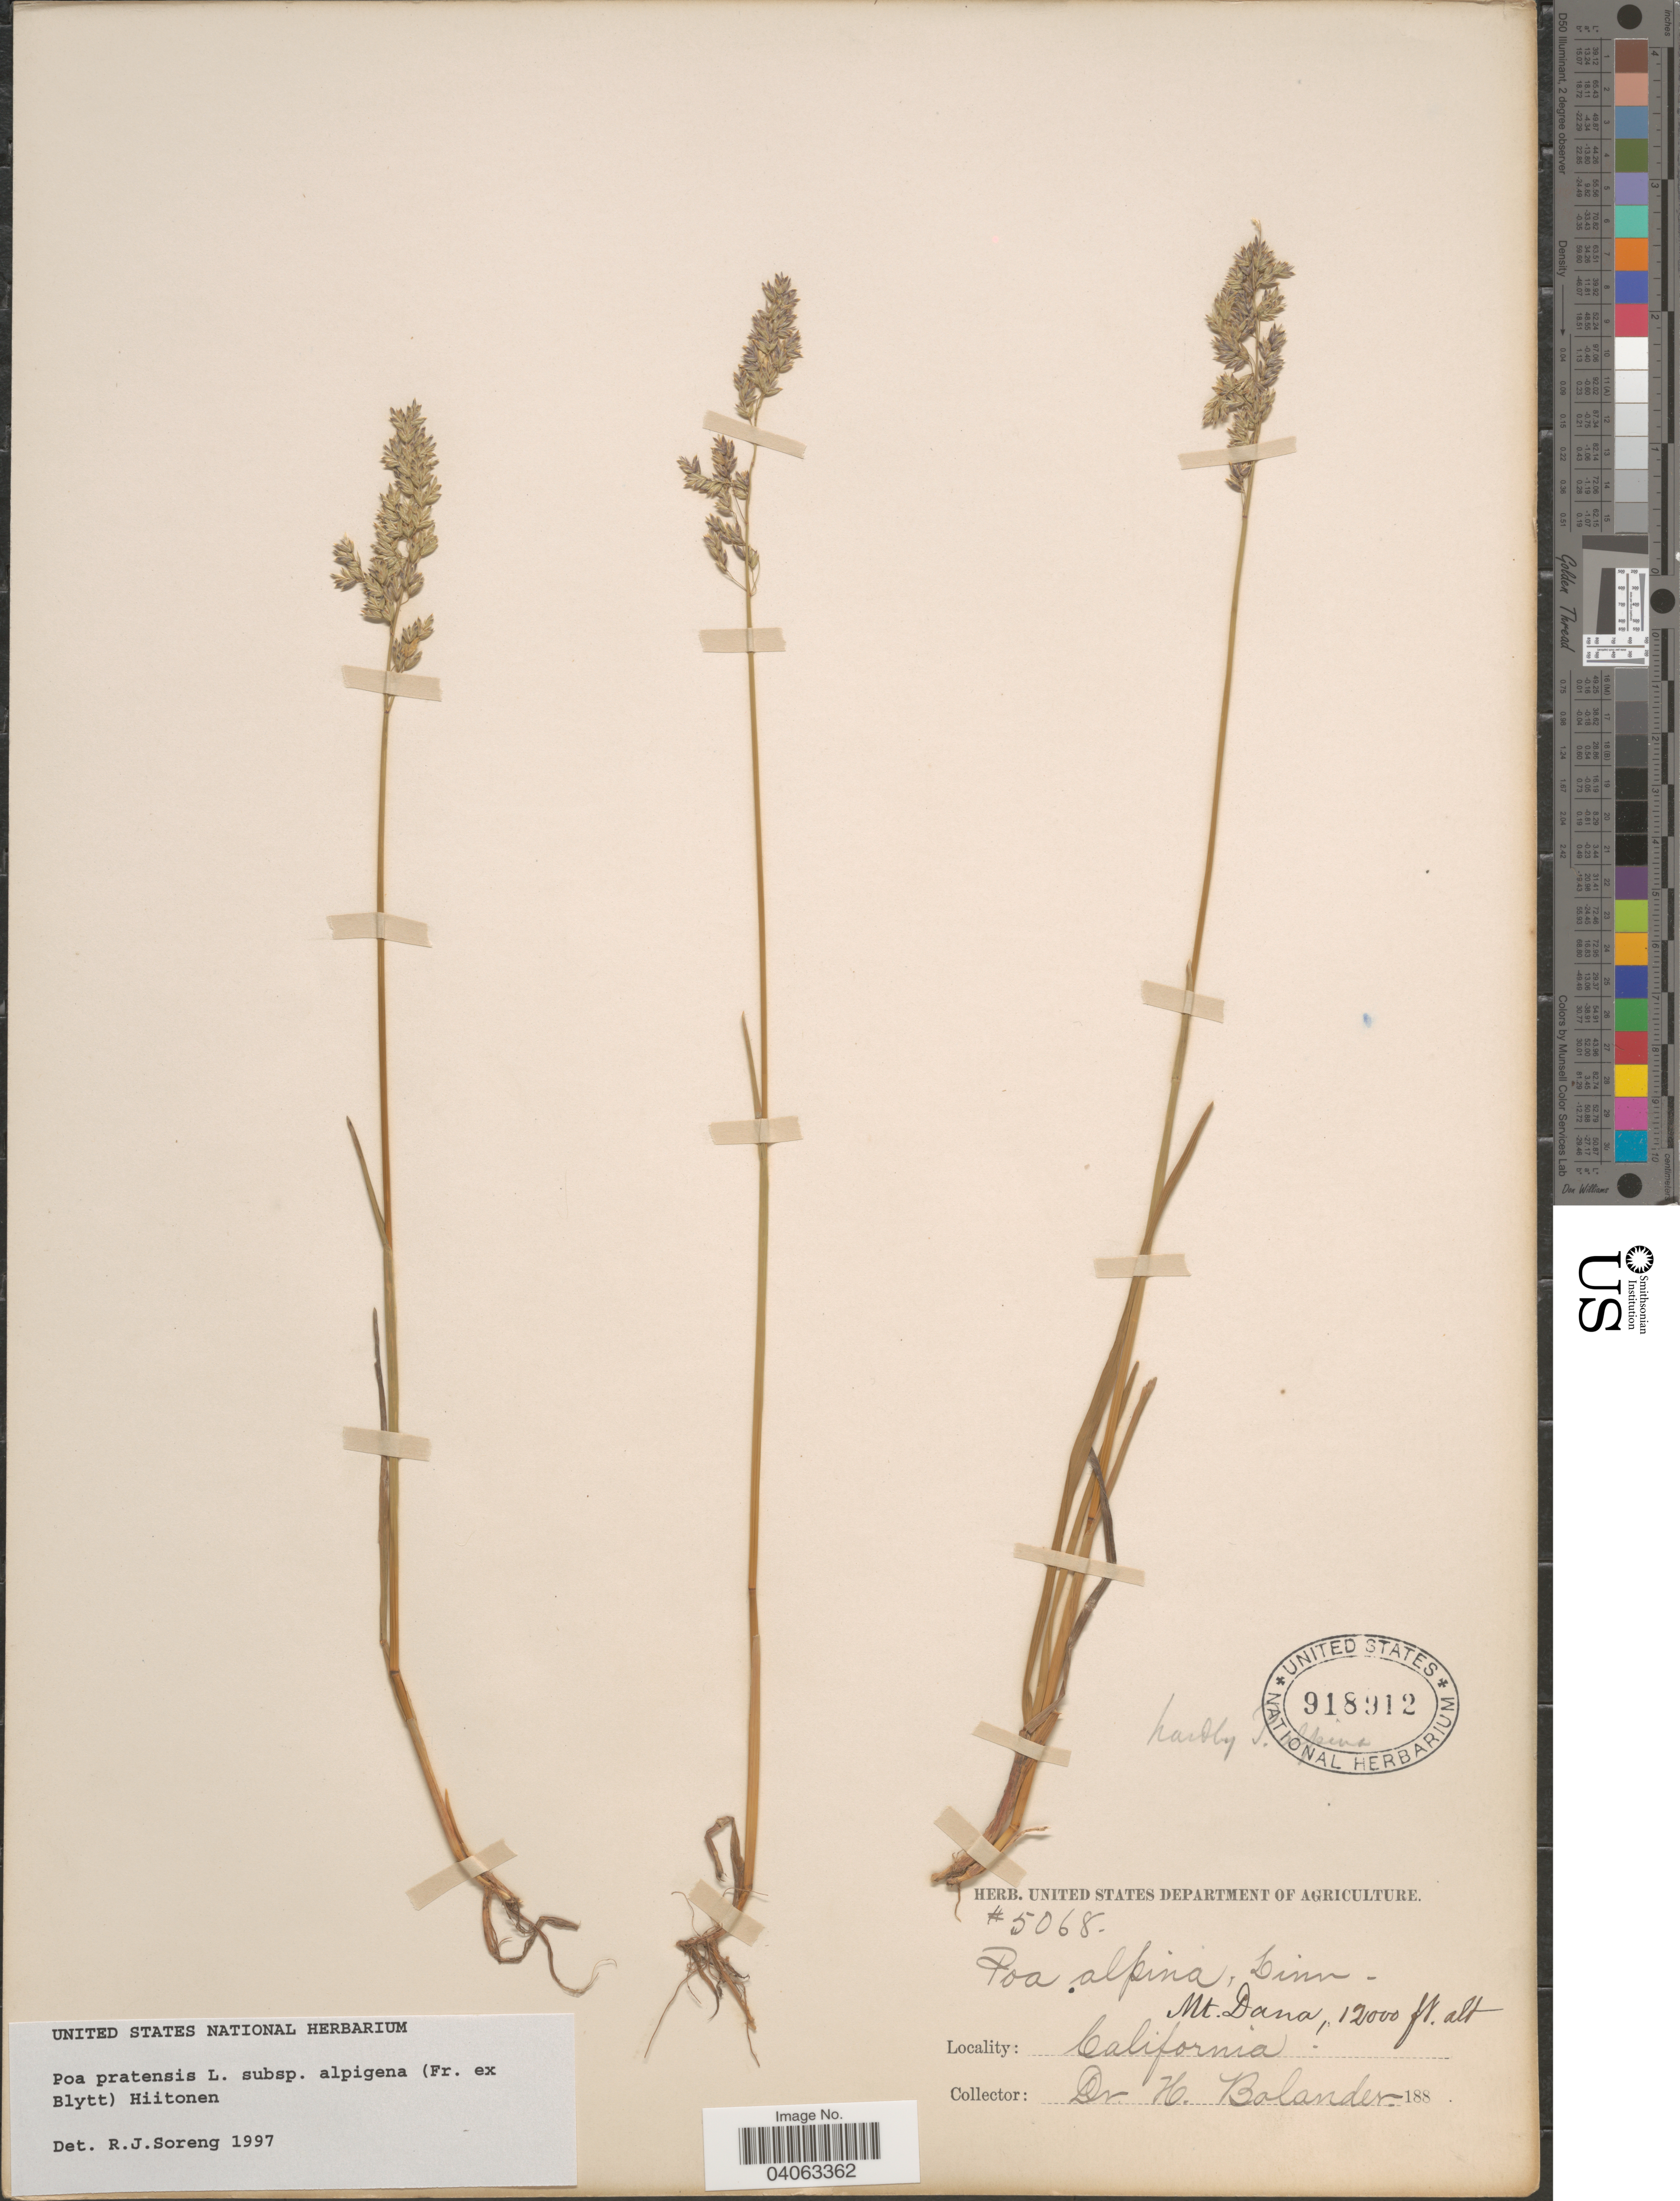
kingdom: Plantae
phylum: Tracheophyta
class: Liliopsida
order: Poales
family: Poaceae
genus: Poa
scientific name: Poa pratensis subsp. alpigena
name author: (Lindm.) Hiitonen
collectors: H. Bolander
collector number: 5068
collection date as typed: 188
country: United States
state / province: California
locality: Mt. Dana.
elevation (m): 3658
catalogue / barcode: US 918912